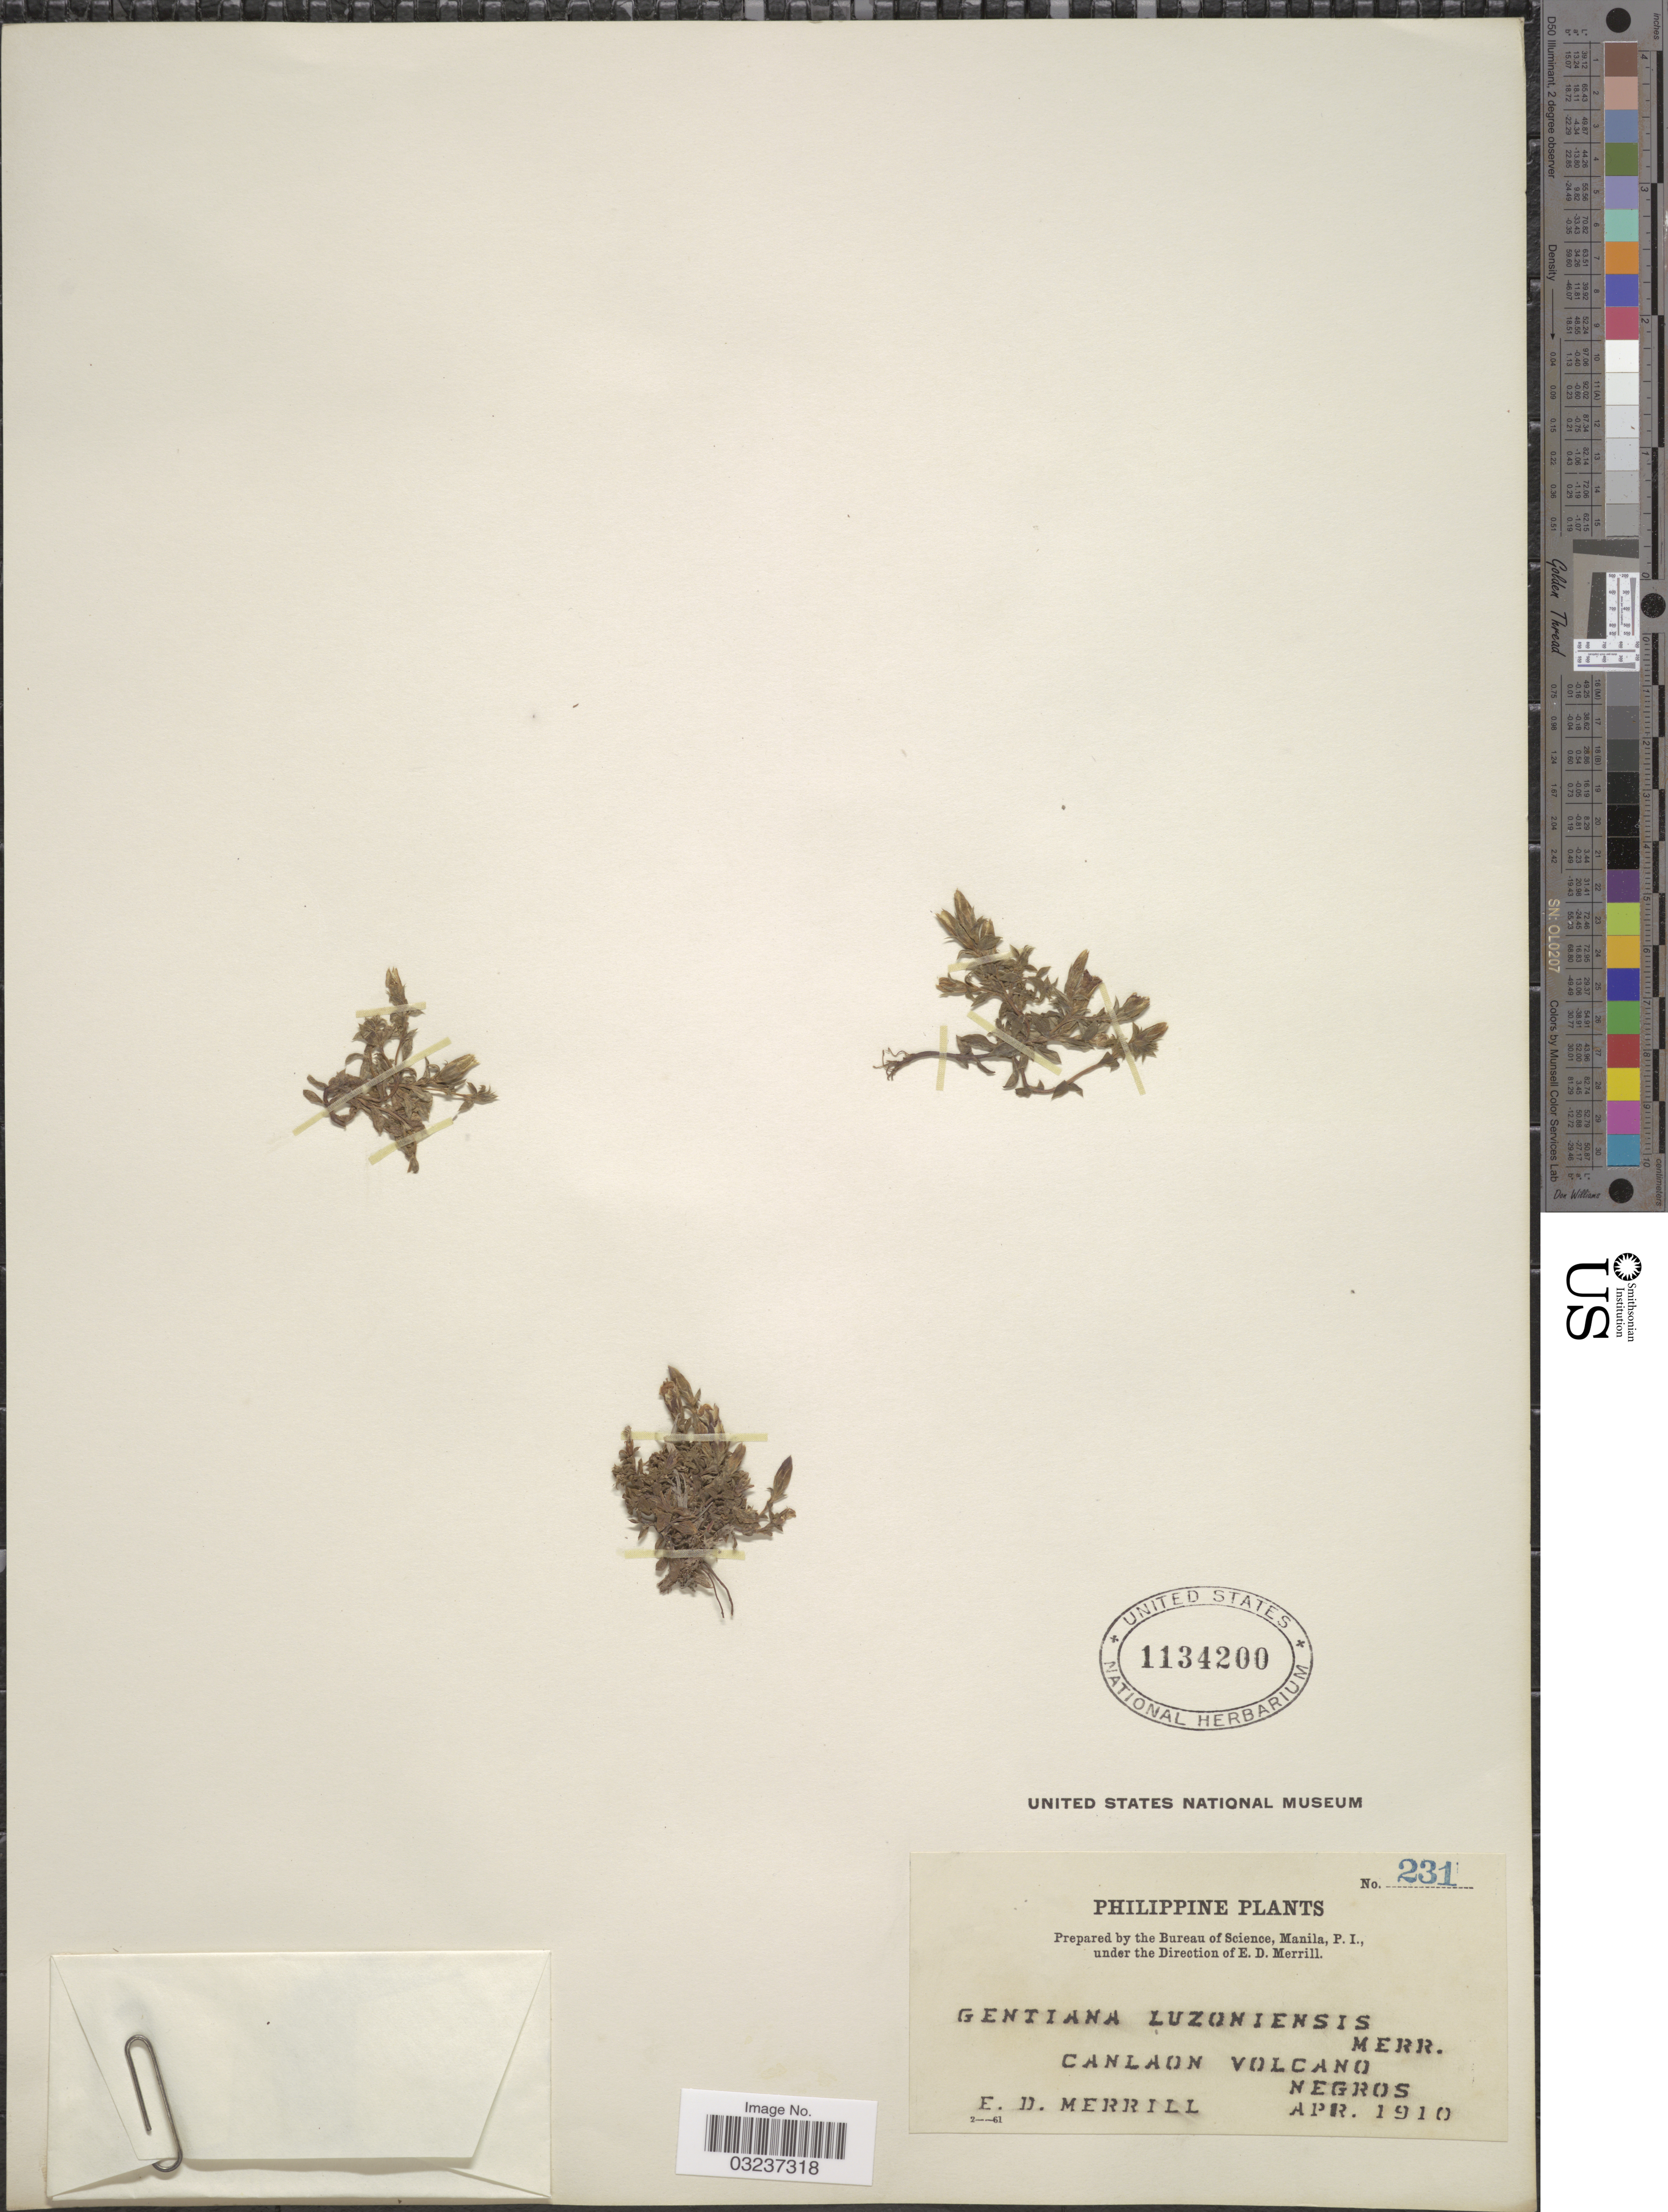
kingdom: Plantae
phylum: Tracheophyta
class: Magnoliopsida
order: Gentianales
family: Gentianaceae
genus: Gentiana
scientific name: Gentiana luzoniensis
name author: Merr.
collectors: E. D. Merrill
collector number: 231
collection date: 1910-04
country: Philippines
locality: Canlaon Volcano. Negros.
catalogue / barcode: US 1134200